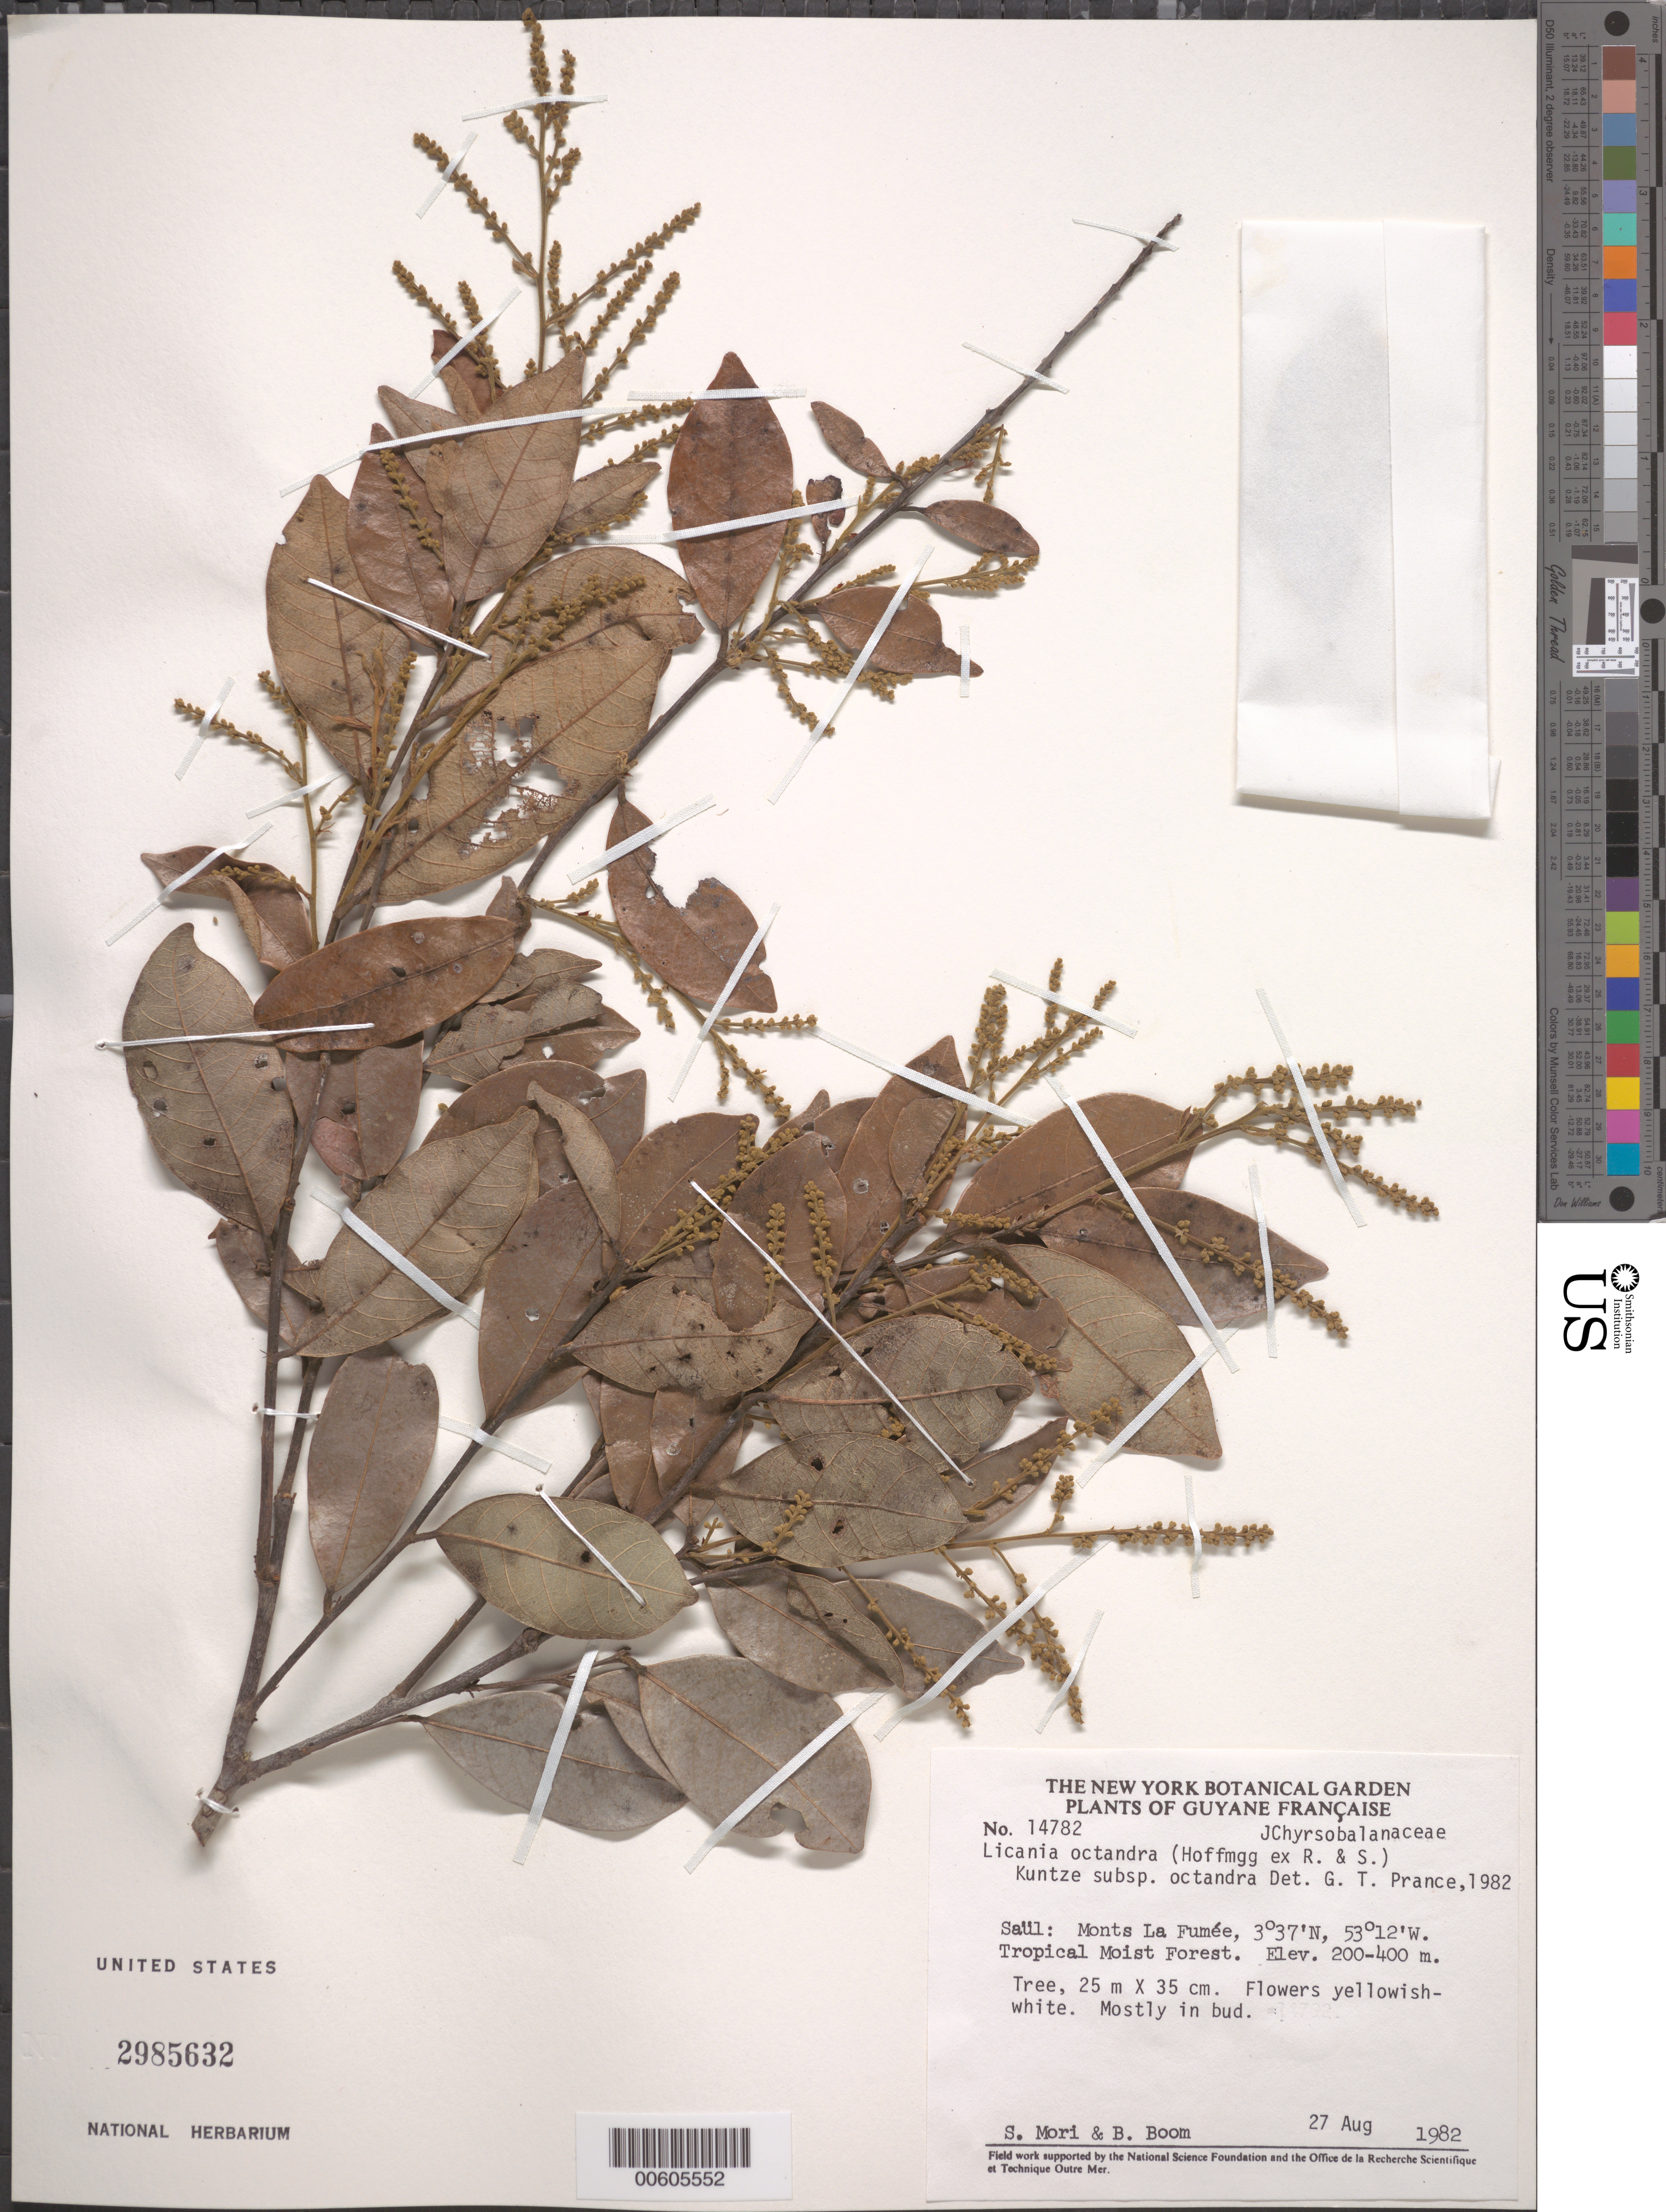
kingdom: Plantae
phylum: Tracheophyta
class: Magnoliopsida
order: Malpighiales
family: Chrysobalanaceae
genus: Leptobalanus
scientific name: Leptobalanus octandrus subsp. octandrus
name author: (Hoffmanns. ex Schult.) Sothers & Prance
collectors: S. Mori & B. M. Boom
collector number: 14782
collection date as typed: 27-Aug-82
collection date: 1982-08-27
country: French Guiana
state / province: Saint-Laurent-du-Maroni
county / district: Saül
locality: Saül, Monts La Fumée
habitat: Tropical moist forest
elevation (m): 200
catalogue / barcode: US 2985632